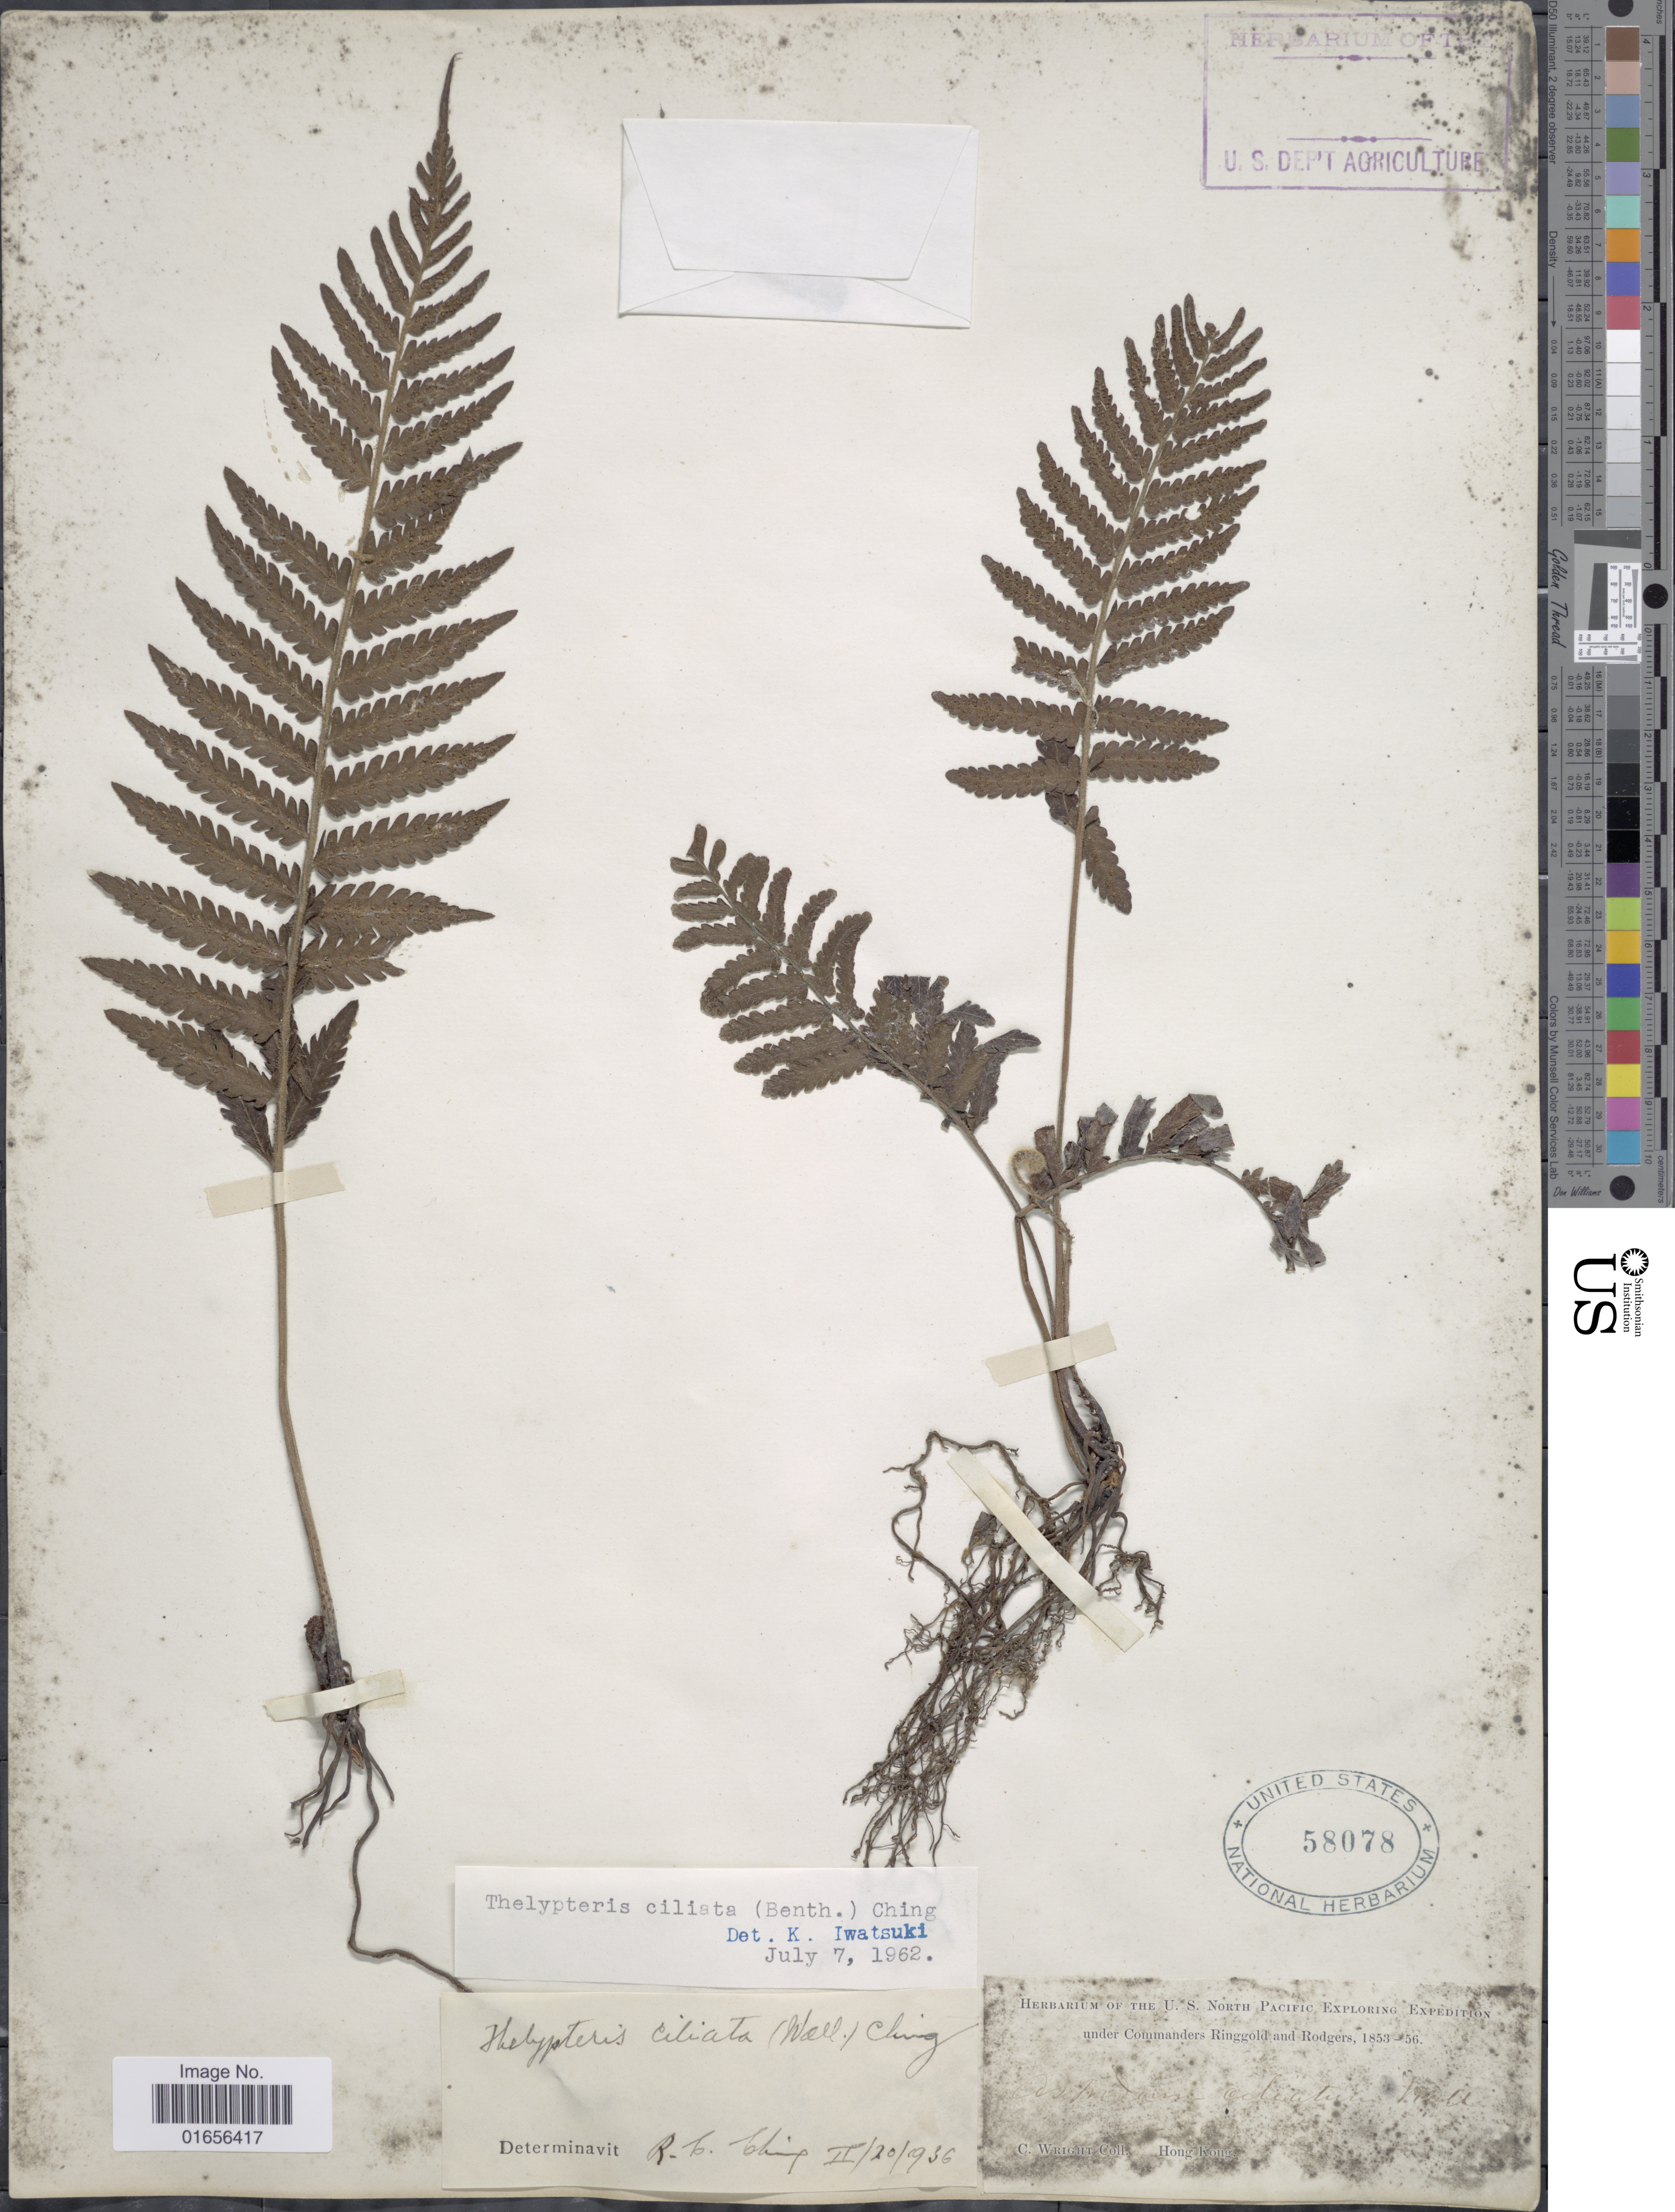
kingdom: Plantae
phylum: Tracheophyta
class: Polypodiopsida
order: Polypodiales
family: Thelypteridaceae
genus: Trigonospora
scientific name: Trigonospora ciliata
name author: (Benth.) Holttum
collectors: C. Wright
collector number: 82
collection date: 1853/1856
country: China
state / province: Hong Kong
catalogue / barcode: US 58078